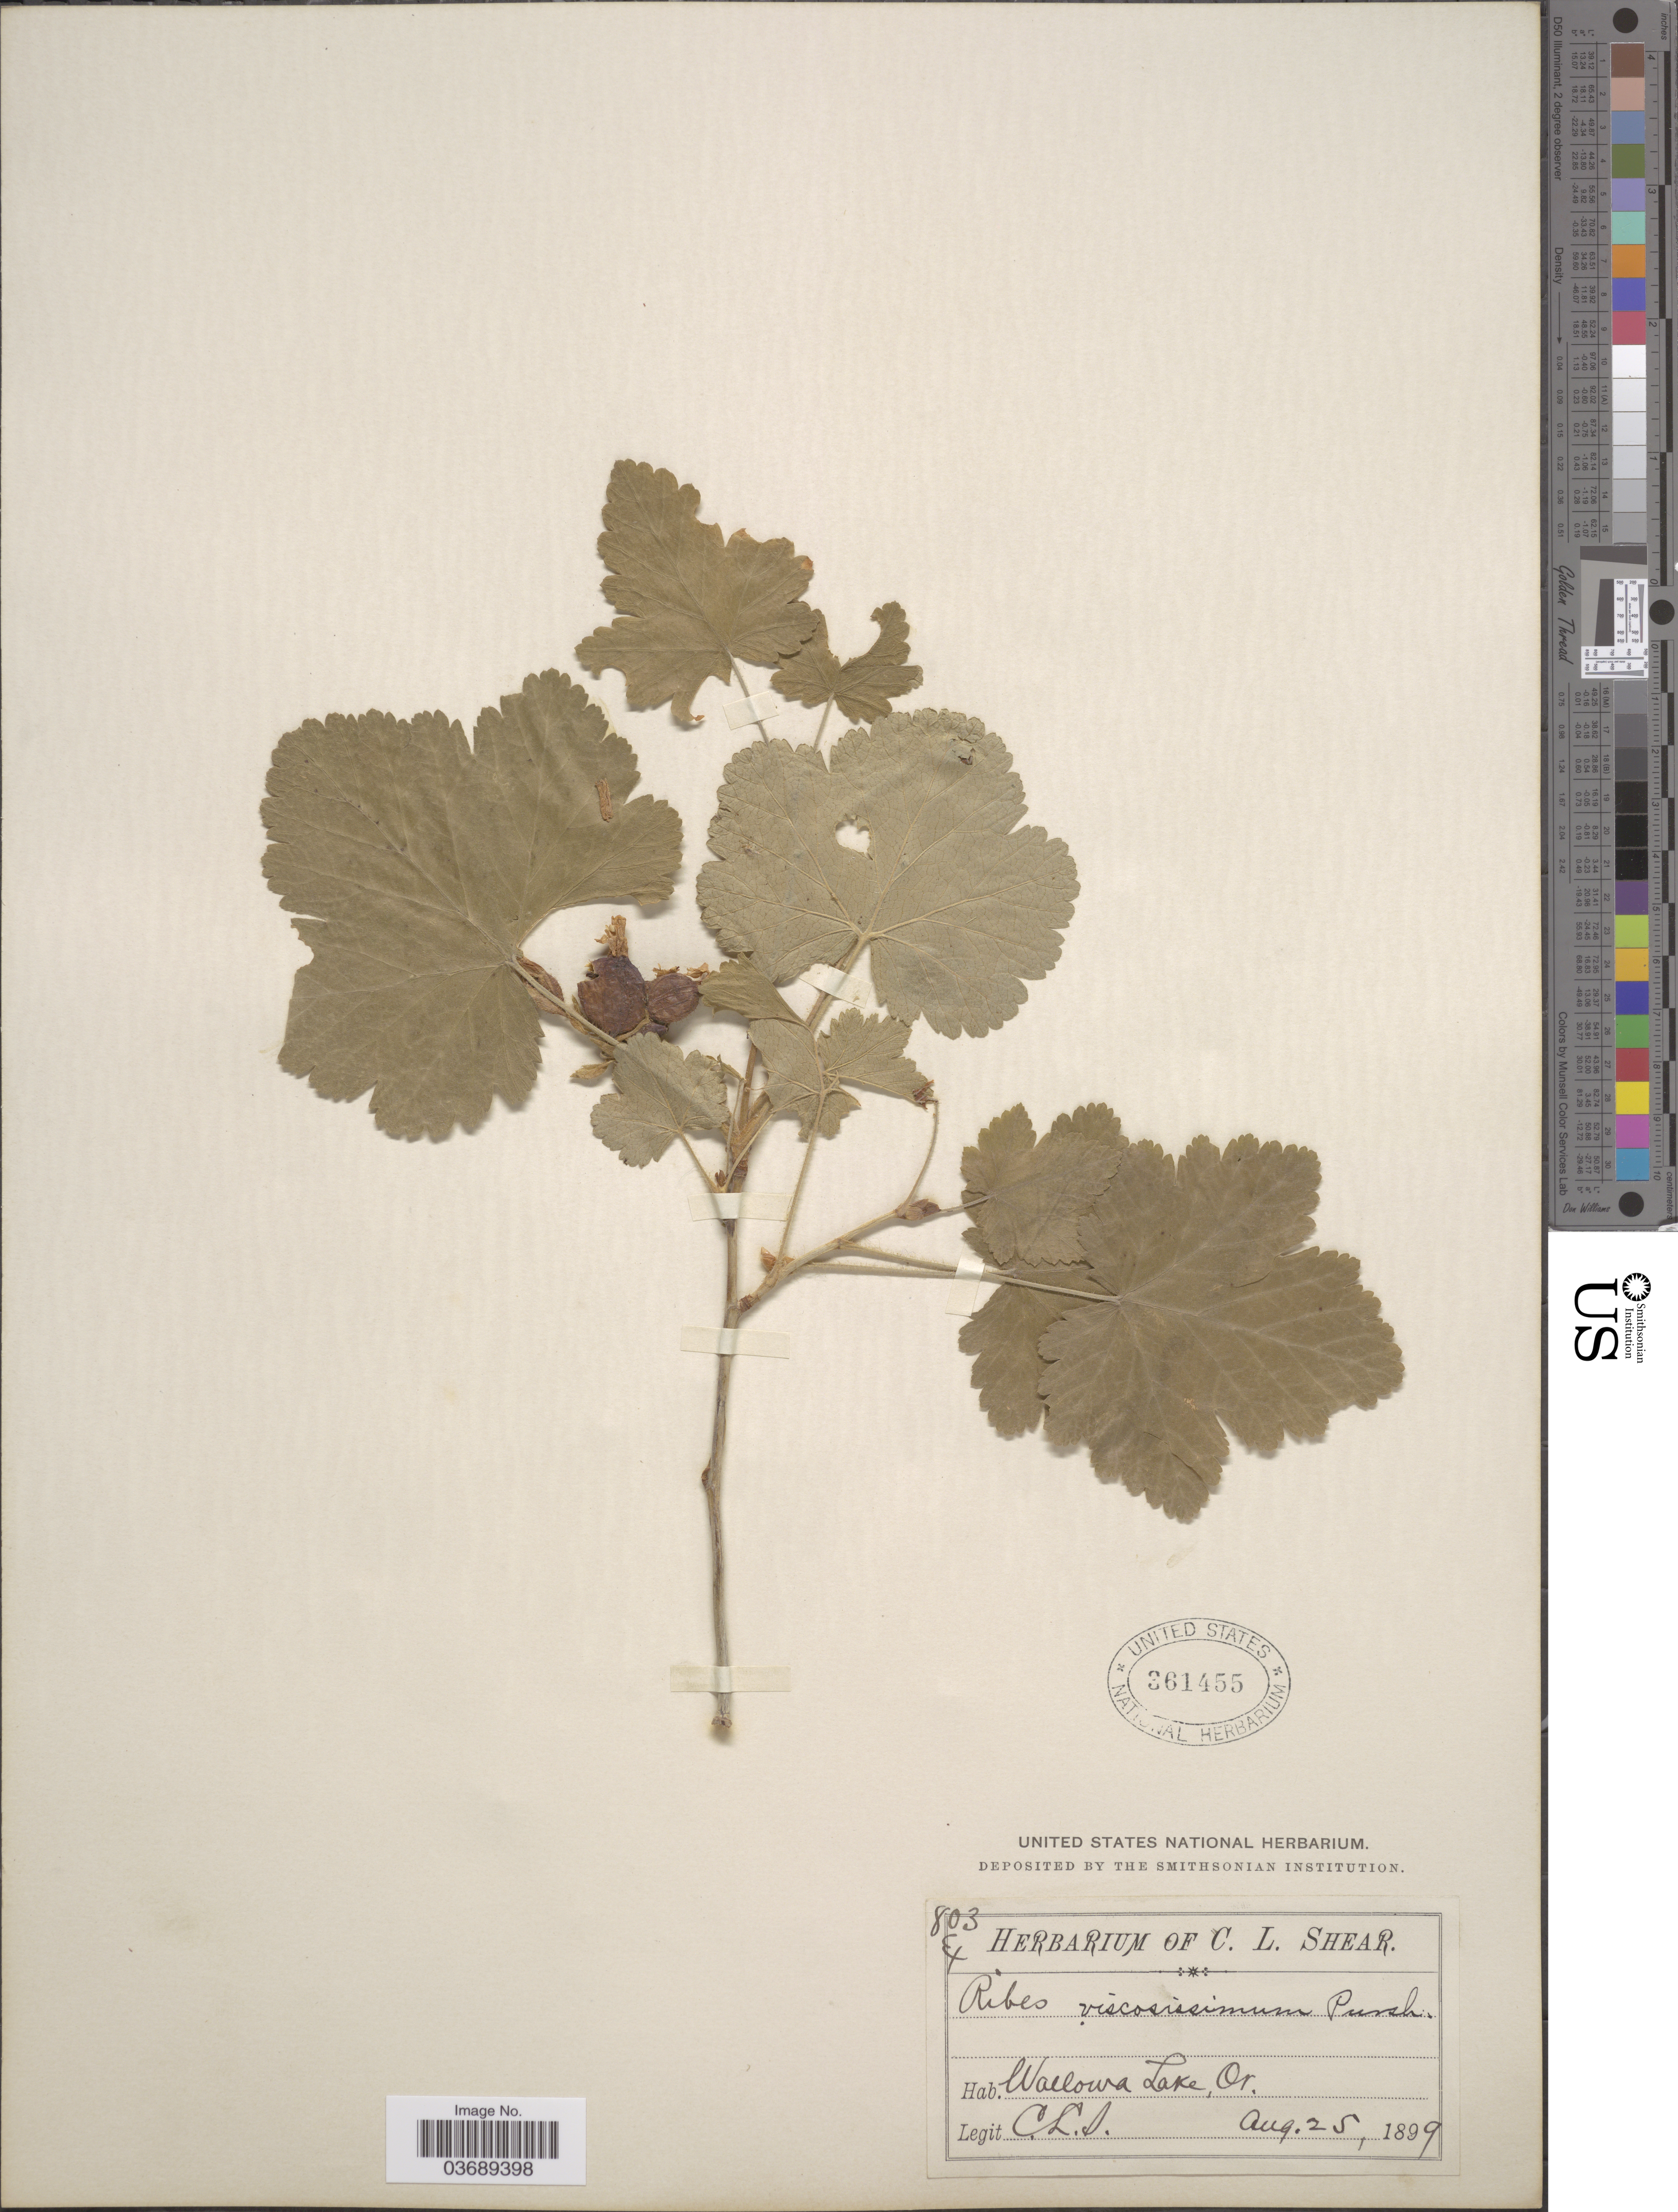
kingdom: Plantae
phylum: Tracheophyta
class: Magnoliopsida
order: Saxifragales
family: Grossulariaceae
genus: Ribes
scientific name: Ribes viscosissimum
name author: Pursh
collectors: C. L. Shear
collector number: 803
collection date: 1899-08-25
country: United States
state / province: Oregon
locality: Wallowa Lake.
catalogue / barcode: US 361455